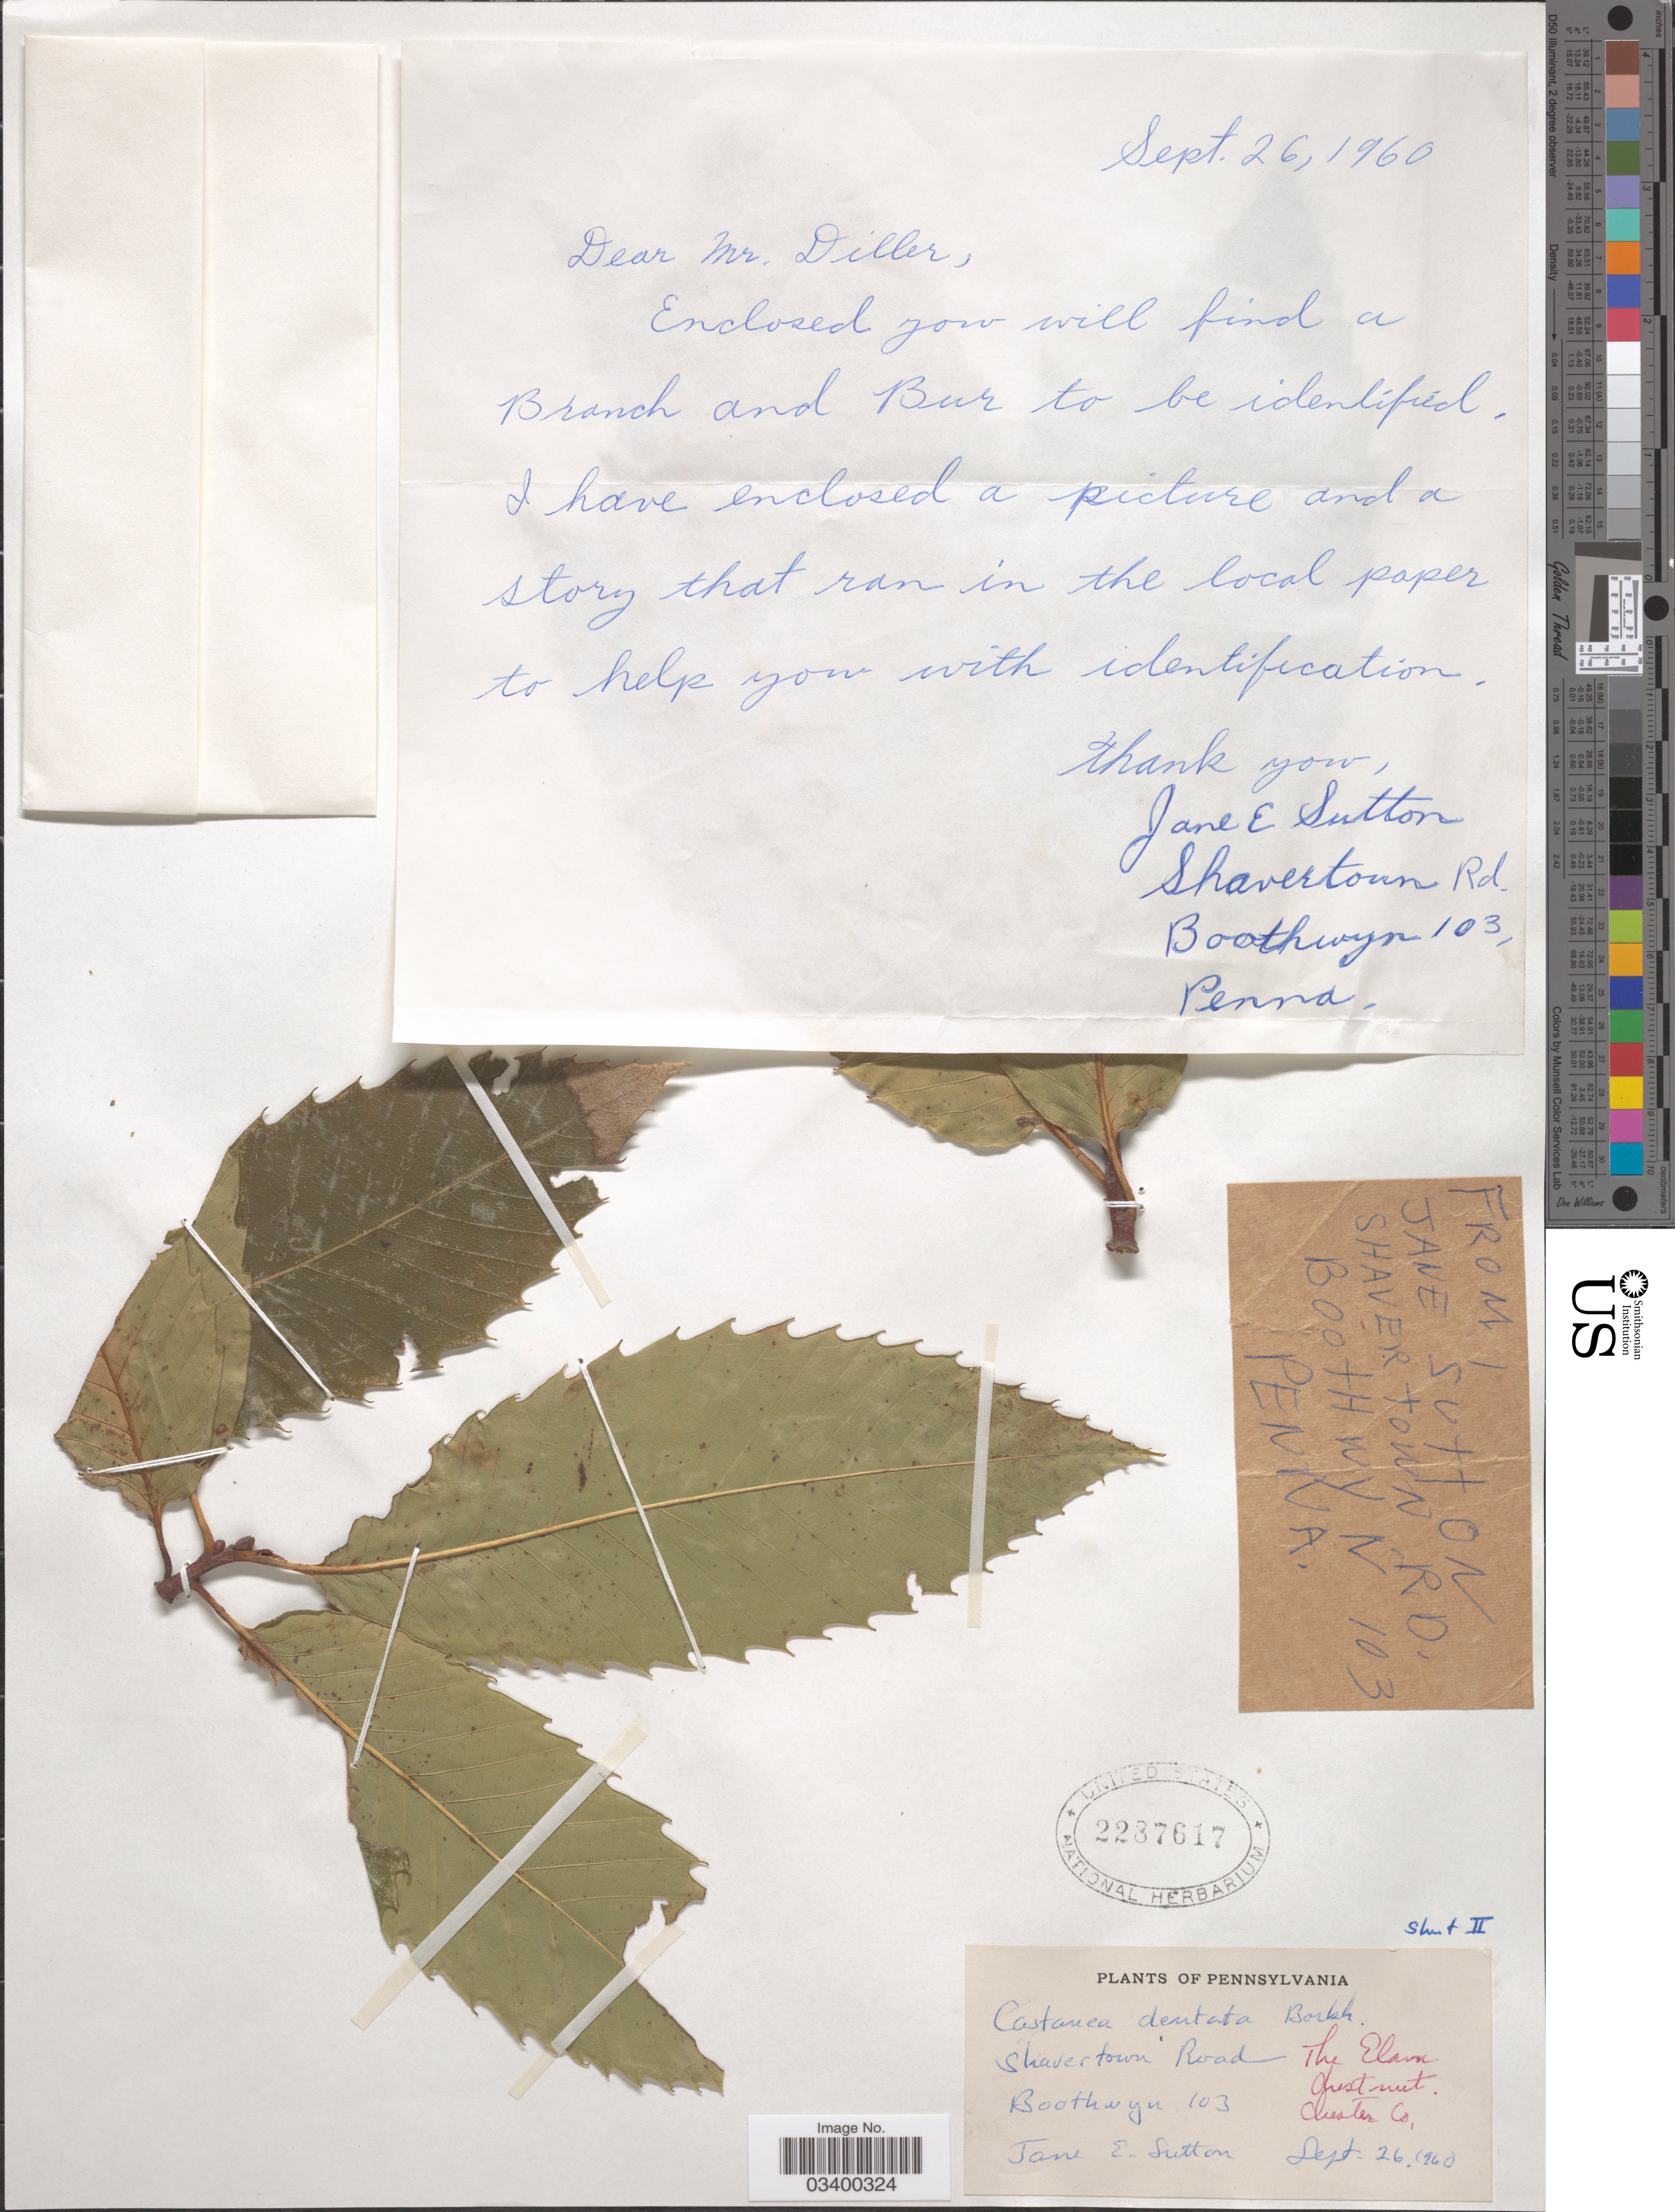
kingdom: Plantae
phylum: Tracheophyta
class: Magnoliopsida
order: Fagales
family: Fagaceae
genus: Castanea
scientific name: Castanea dentata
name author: (Marshall) Borkh.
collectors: J. Sutton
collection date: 1960-09-26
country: United States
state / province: Pennsylvania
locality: Chester Co.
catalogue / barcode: US 2287617